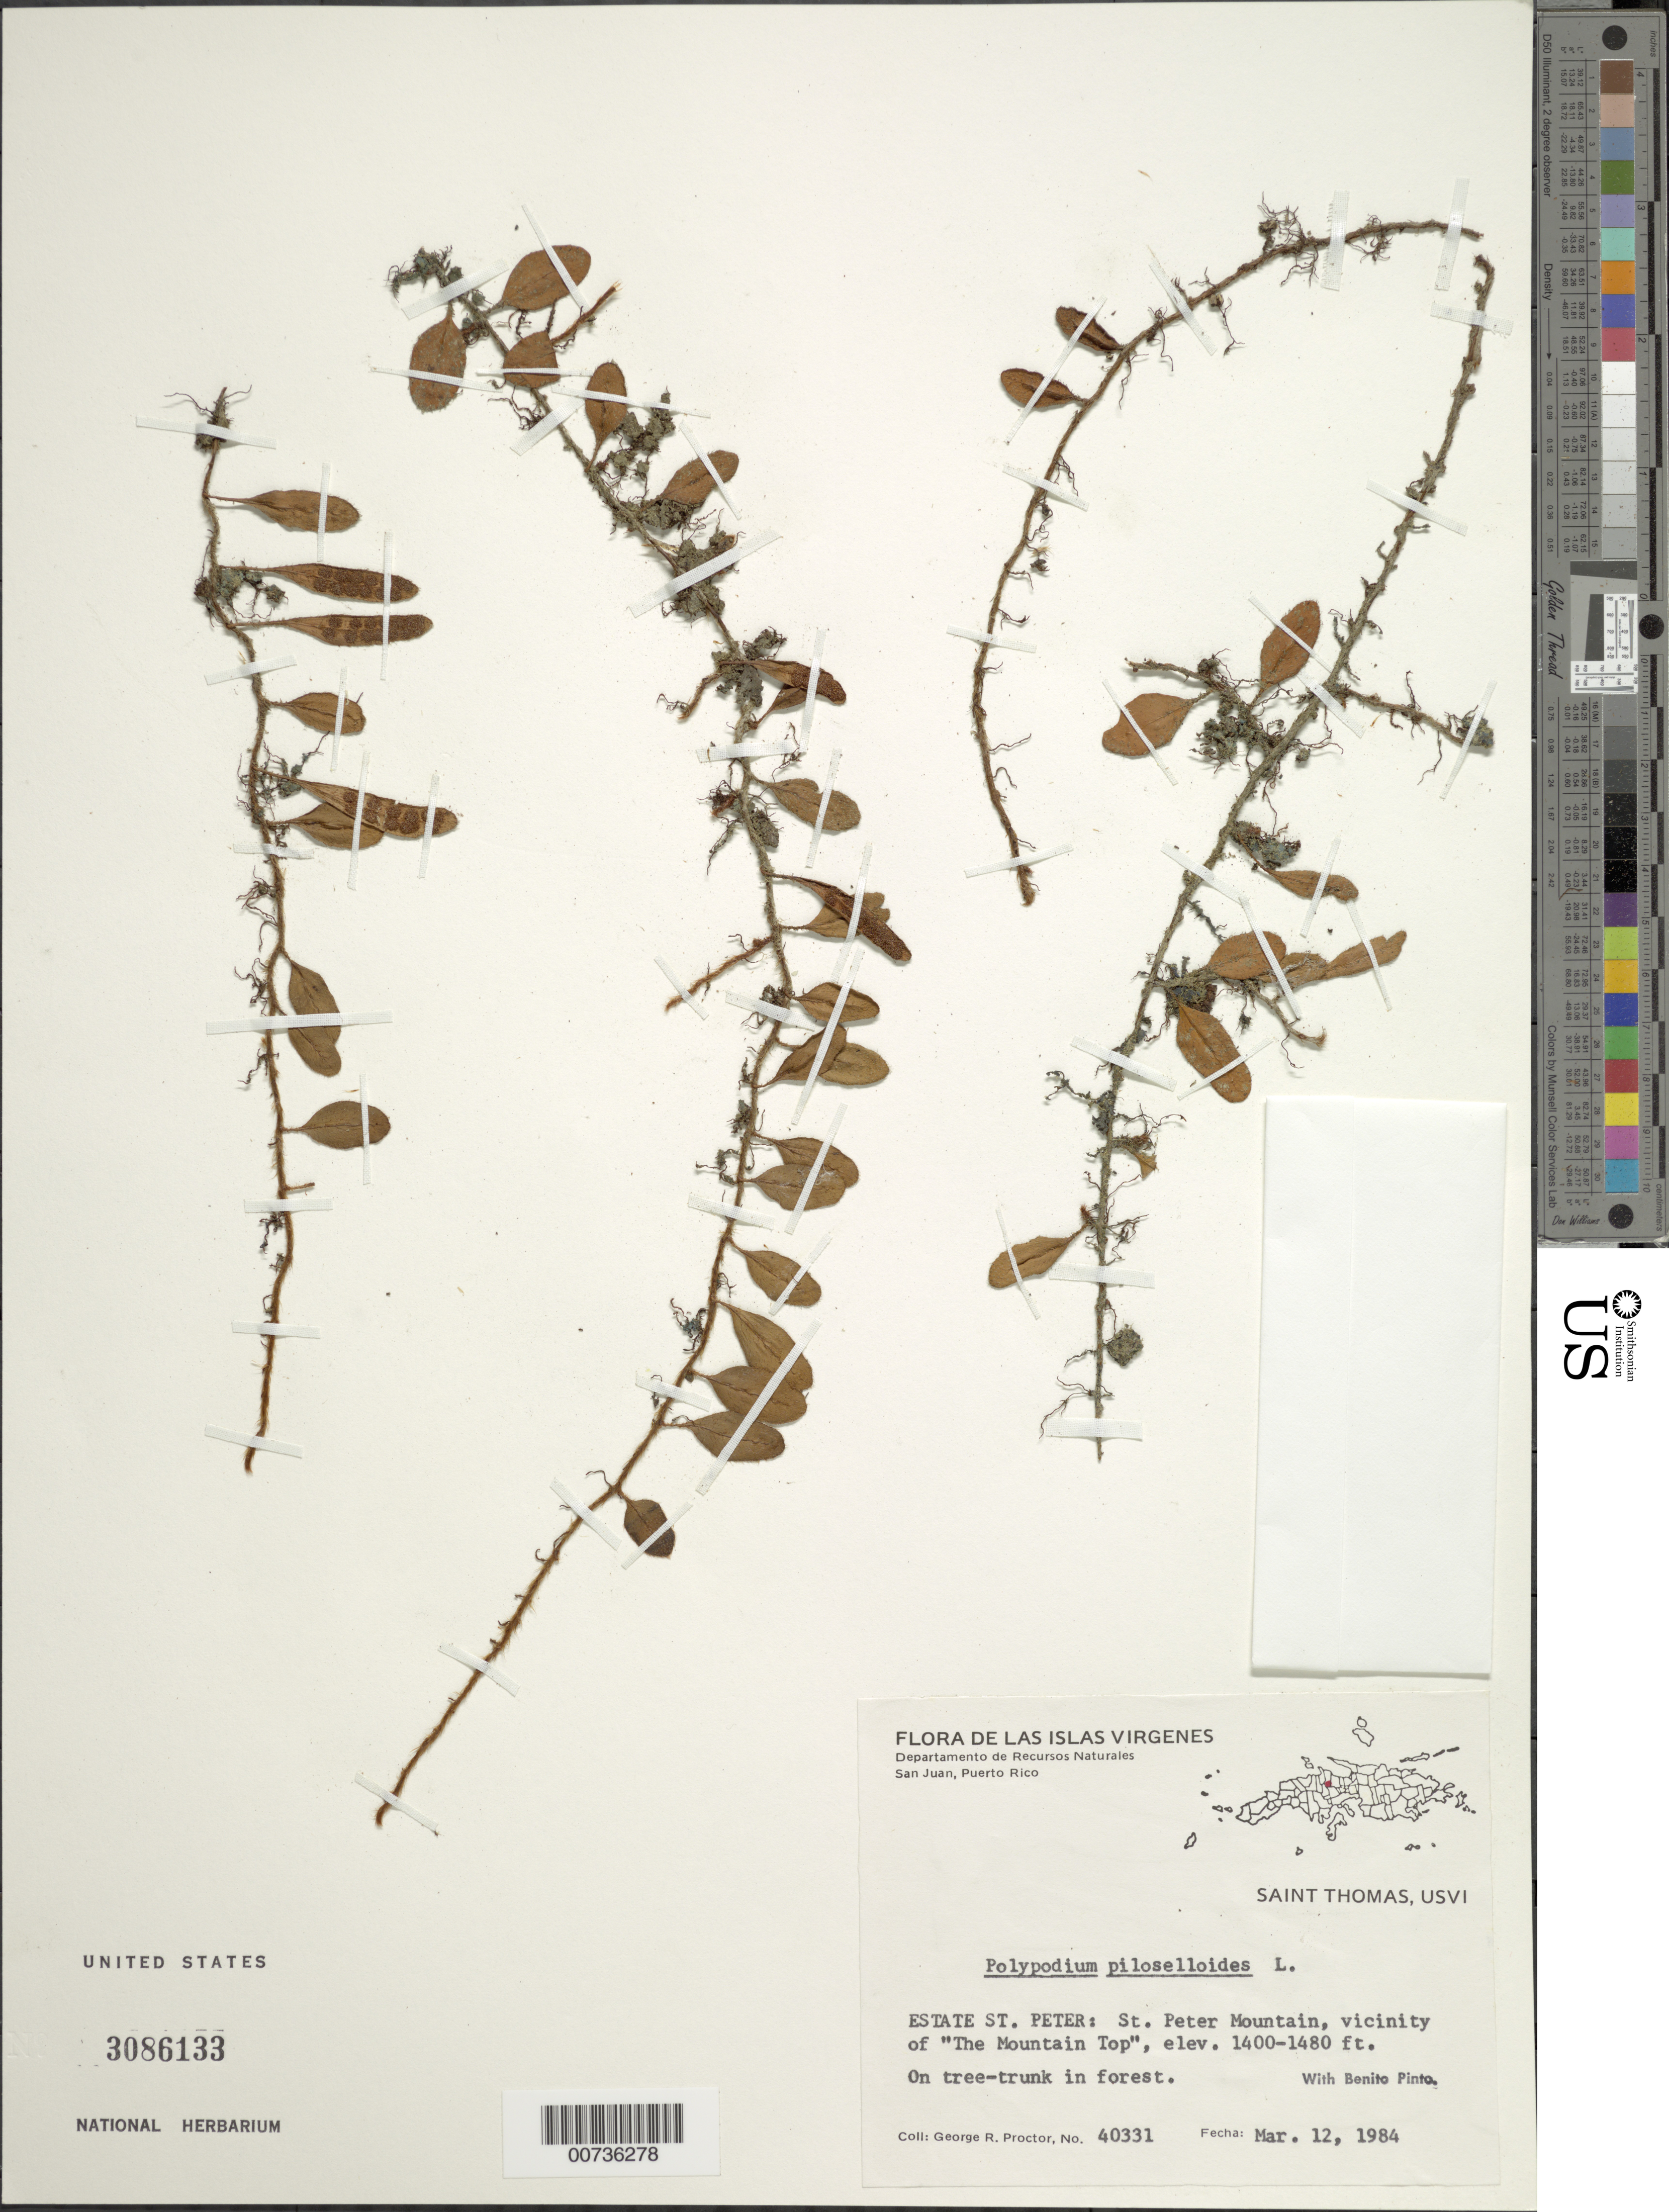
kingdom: Plantae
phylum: Tracheophyta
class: Polypodiopsida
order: Polypodiales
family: Polypodiaceae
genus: Microgramma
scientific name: Microgramma piloselloides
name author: (L.) Copel.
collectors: G. R. Proctor & B. Pinto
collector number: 40331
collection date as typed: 12 Mar 1984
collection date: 1984-03-12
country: U.S. Virgin Islands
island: St. Thomas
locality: Estate St. Peter: St. Peter Mountain, vicinity of "The Mountain Top"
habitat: On tree trunk in forest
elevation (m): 427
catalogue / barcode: US 3086133